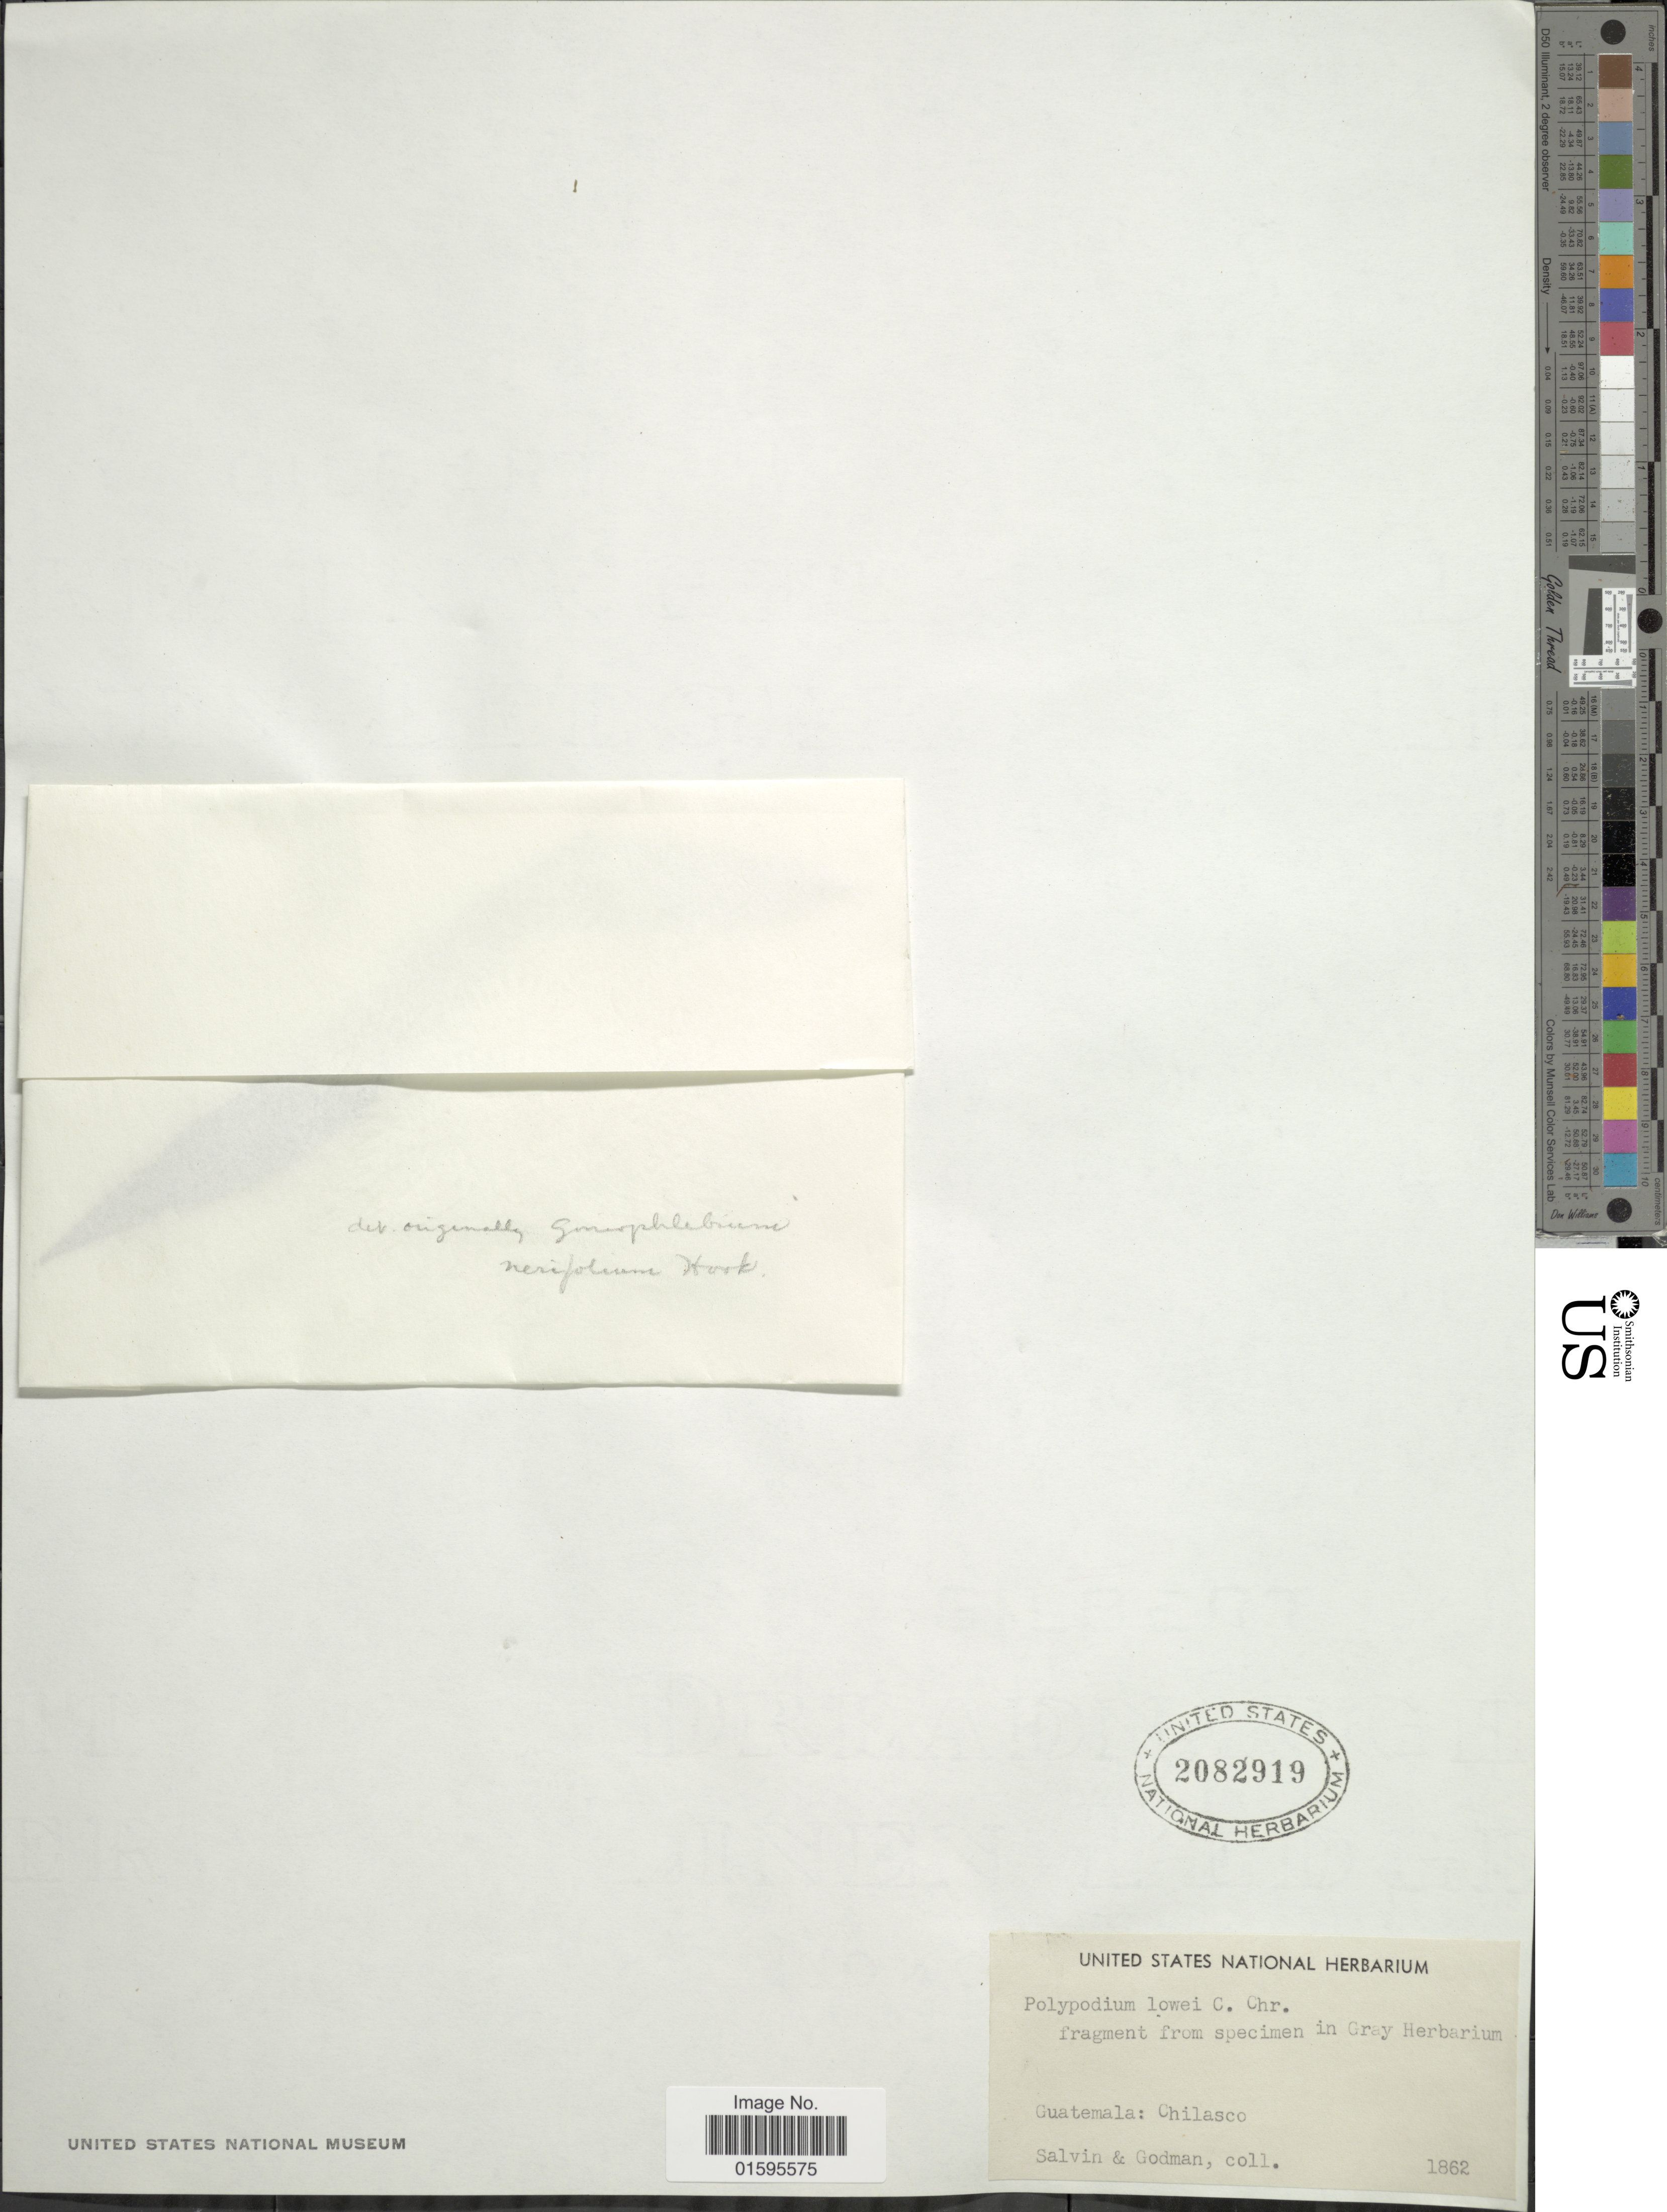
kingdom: Plantae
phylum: Tracheophyta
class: Polypodiopsida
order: Polypodiales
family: Polypodiaceae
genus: Polypodium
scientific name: Polypodium pleurosorum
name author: Kunze ex Mett.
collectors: Salvin & Godman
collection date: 1862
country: Guatemala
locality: Guatemala: Chilasco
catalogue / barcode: US 2082919